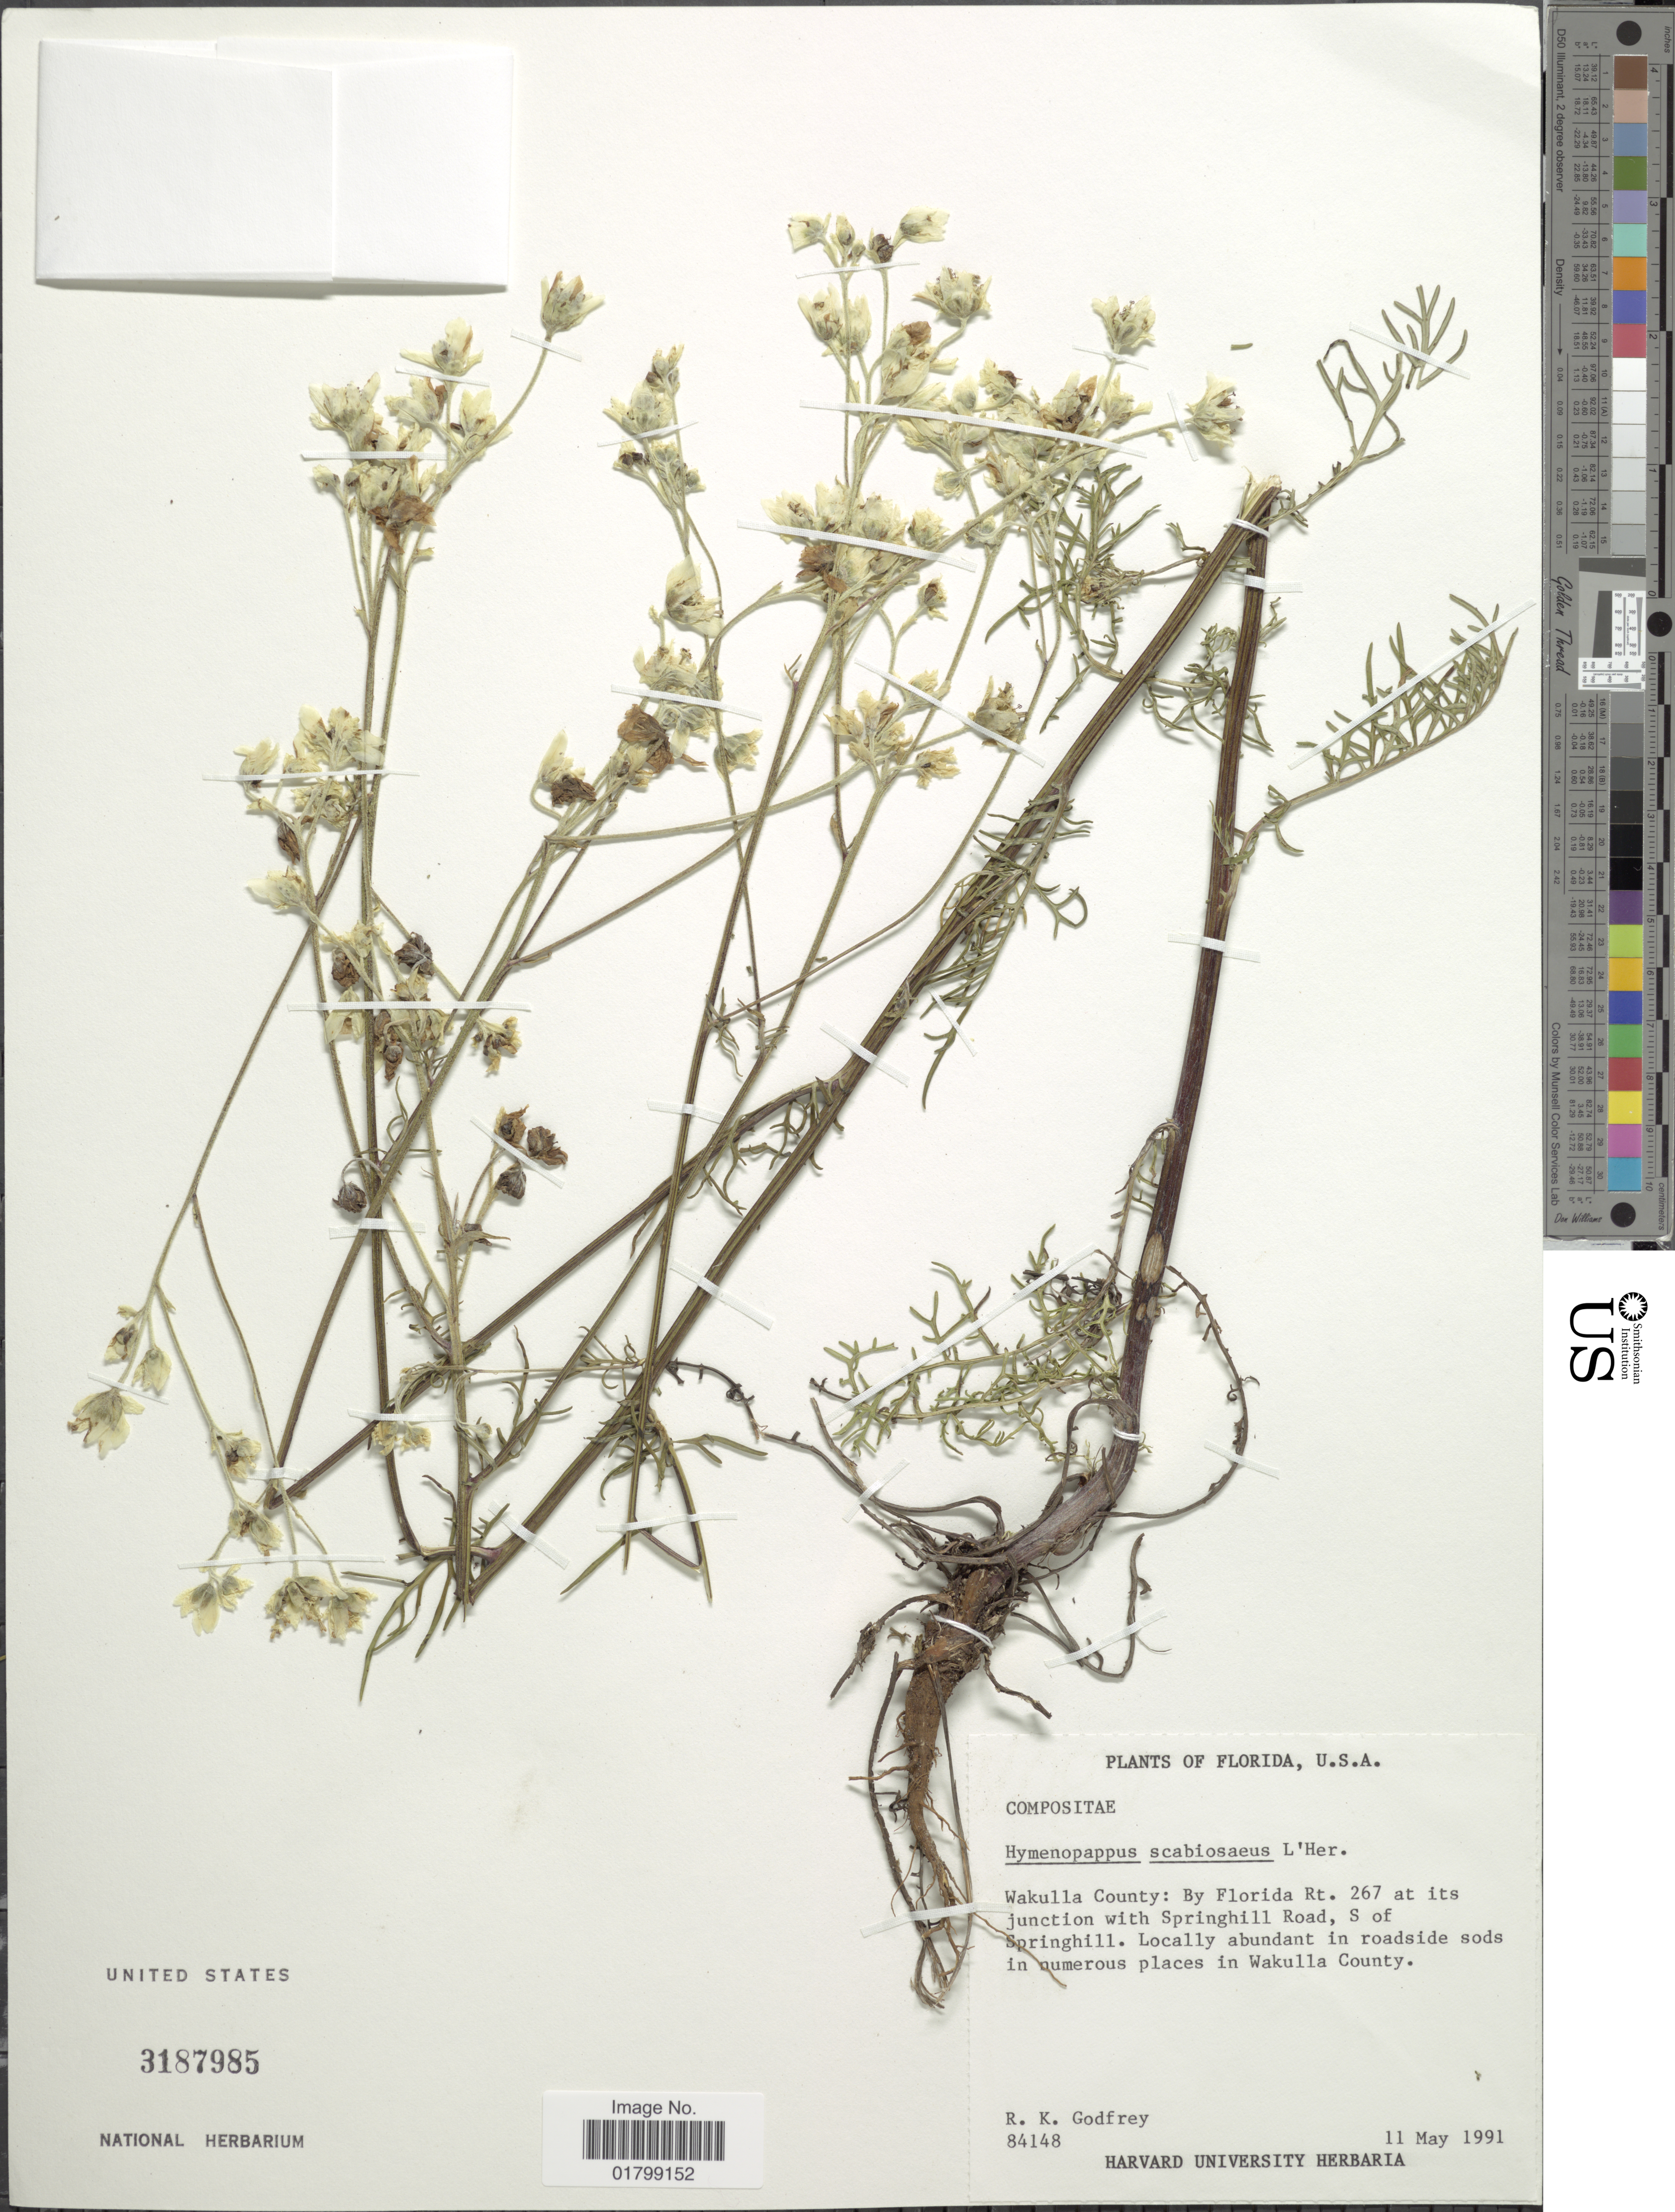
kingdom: Plantae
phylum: Tracheophyta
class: Magnoliopsida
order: Asterales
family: Asteraceae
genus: Hymenopappus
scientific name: Hymenopappus scabiosaeus var. scabiosaeus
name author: L'Hér.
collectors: R. K. Godfrey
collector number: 84148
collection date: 1991-05-11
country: United States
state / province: Florida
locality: Wakulla County: By Florida Rt. 267 at its junction with Springhill Road, S of Springhill. Locally abundant in roadsides sods in numerous places in Wakulla County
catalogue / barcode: US 3187985